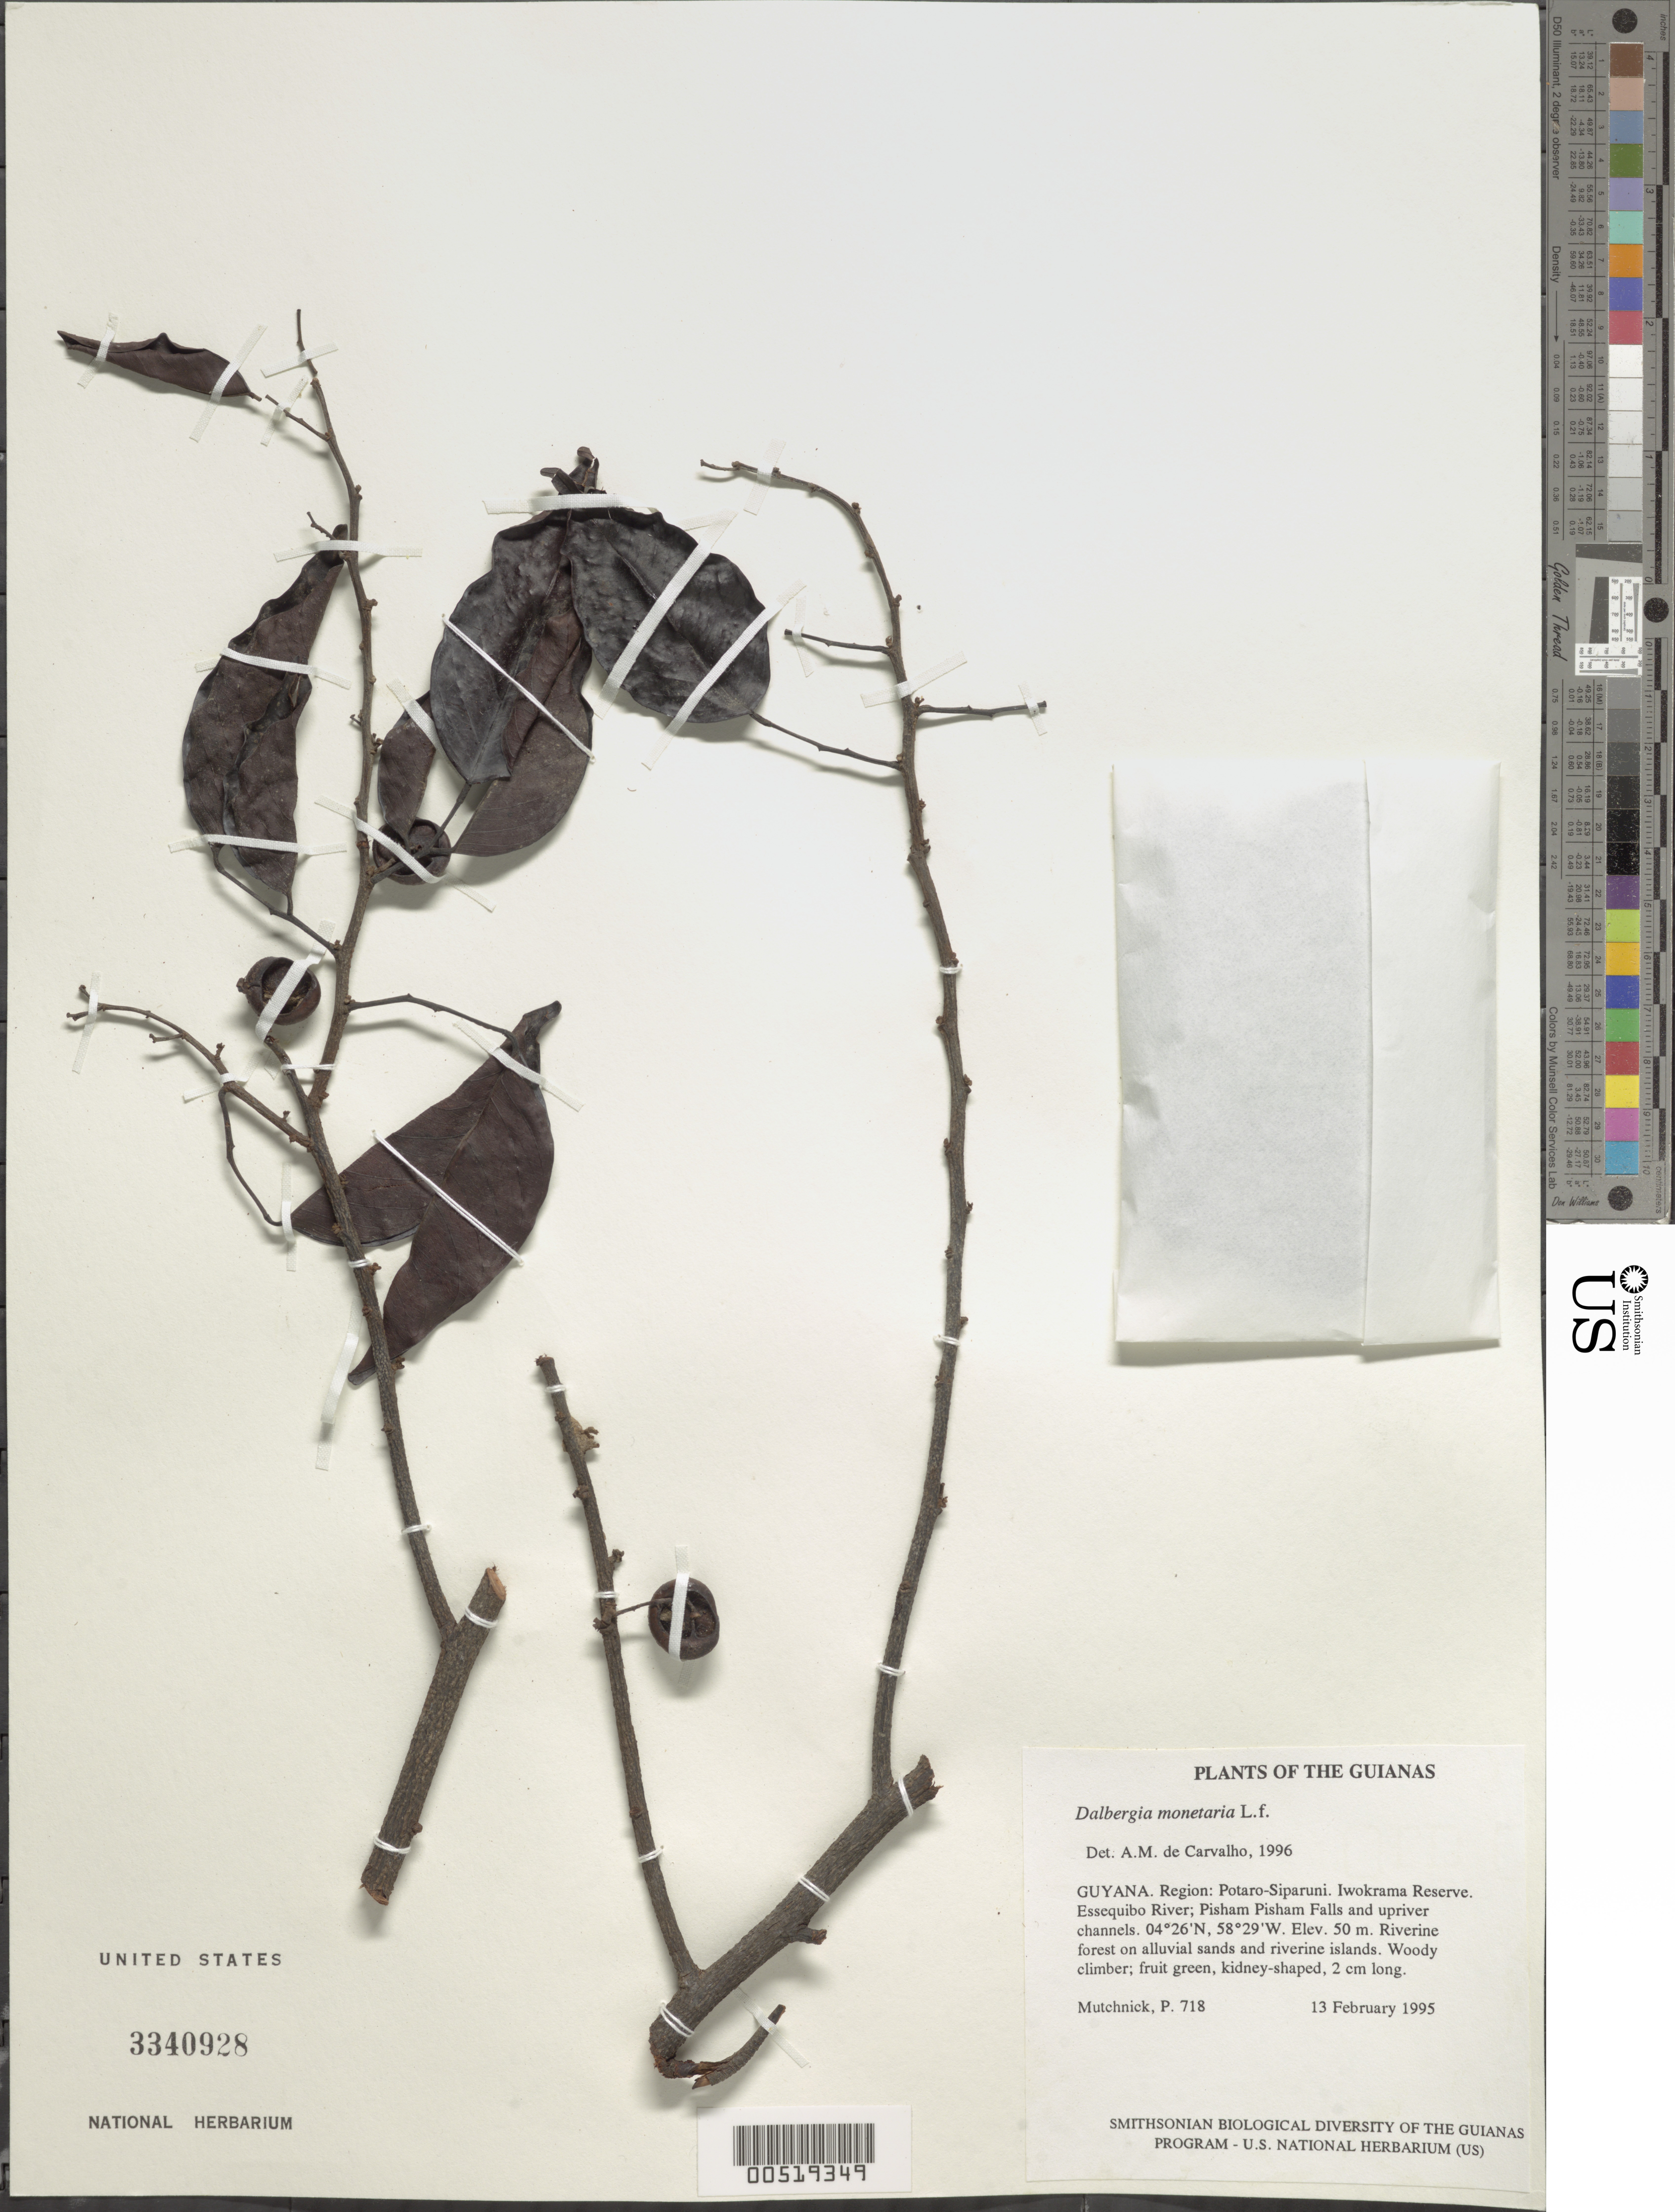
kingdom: Plantae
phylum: Tracheophyta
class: Magnoliopsida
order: Fabales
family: Fabaceae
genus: Dalbergia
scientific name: Dalbergia monetaria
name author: L. f.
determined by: Carvalho, A. M. V. de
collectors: P. Mutchnick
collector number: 718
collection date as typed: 13 February 1995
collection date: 1995-02-13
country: Guyana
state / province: Potaro-Siparuni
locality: Iwokrama Reserve. Essequibo River; Pisham Pisham Falls and upriver channels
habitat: Riverine forest on alluvial sands and riverine islands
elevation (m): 50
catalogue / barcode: US 3340928